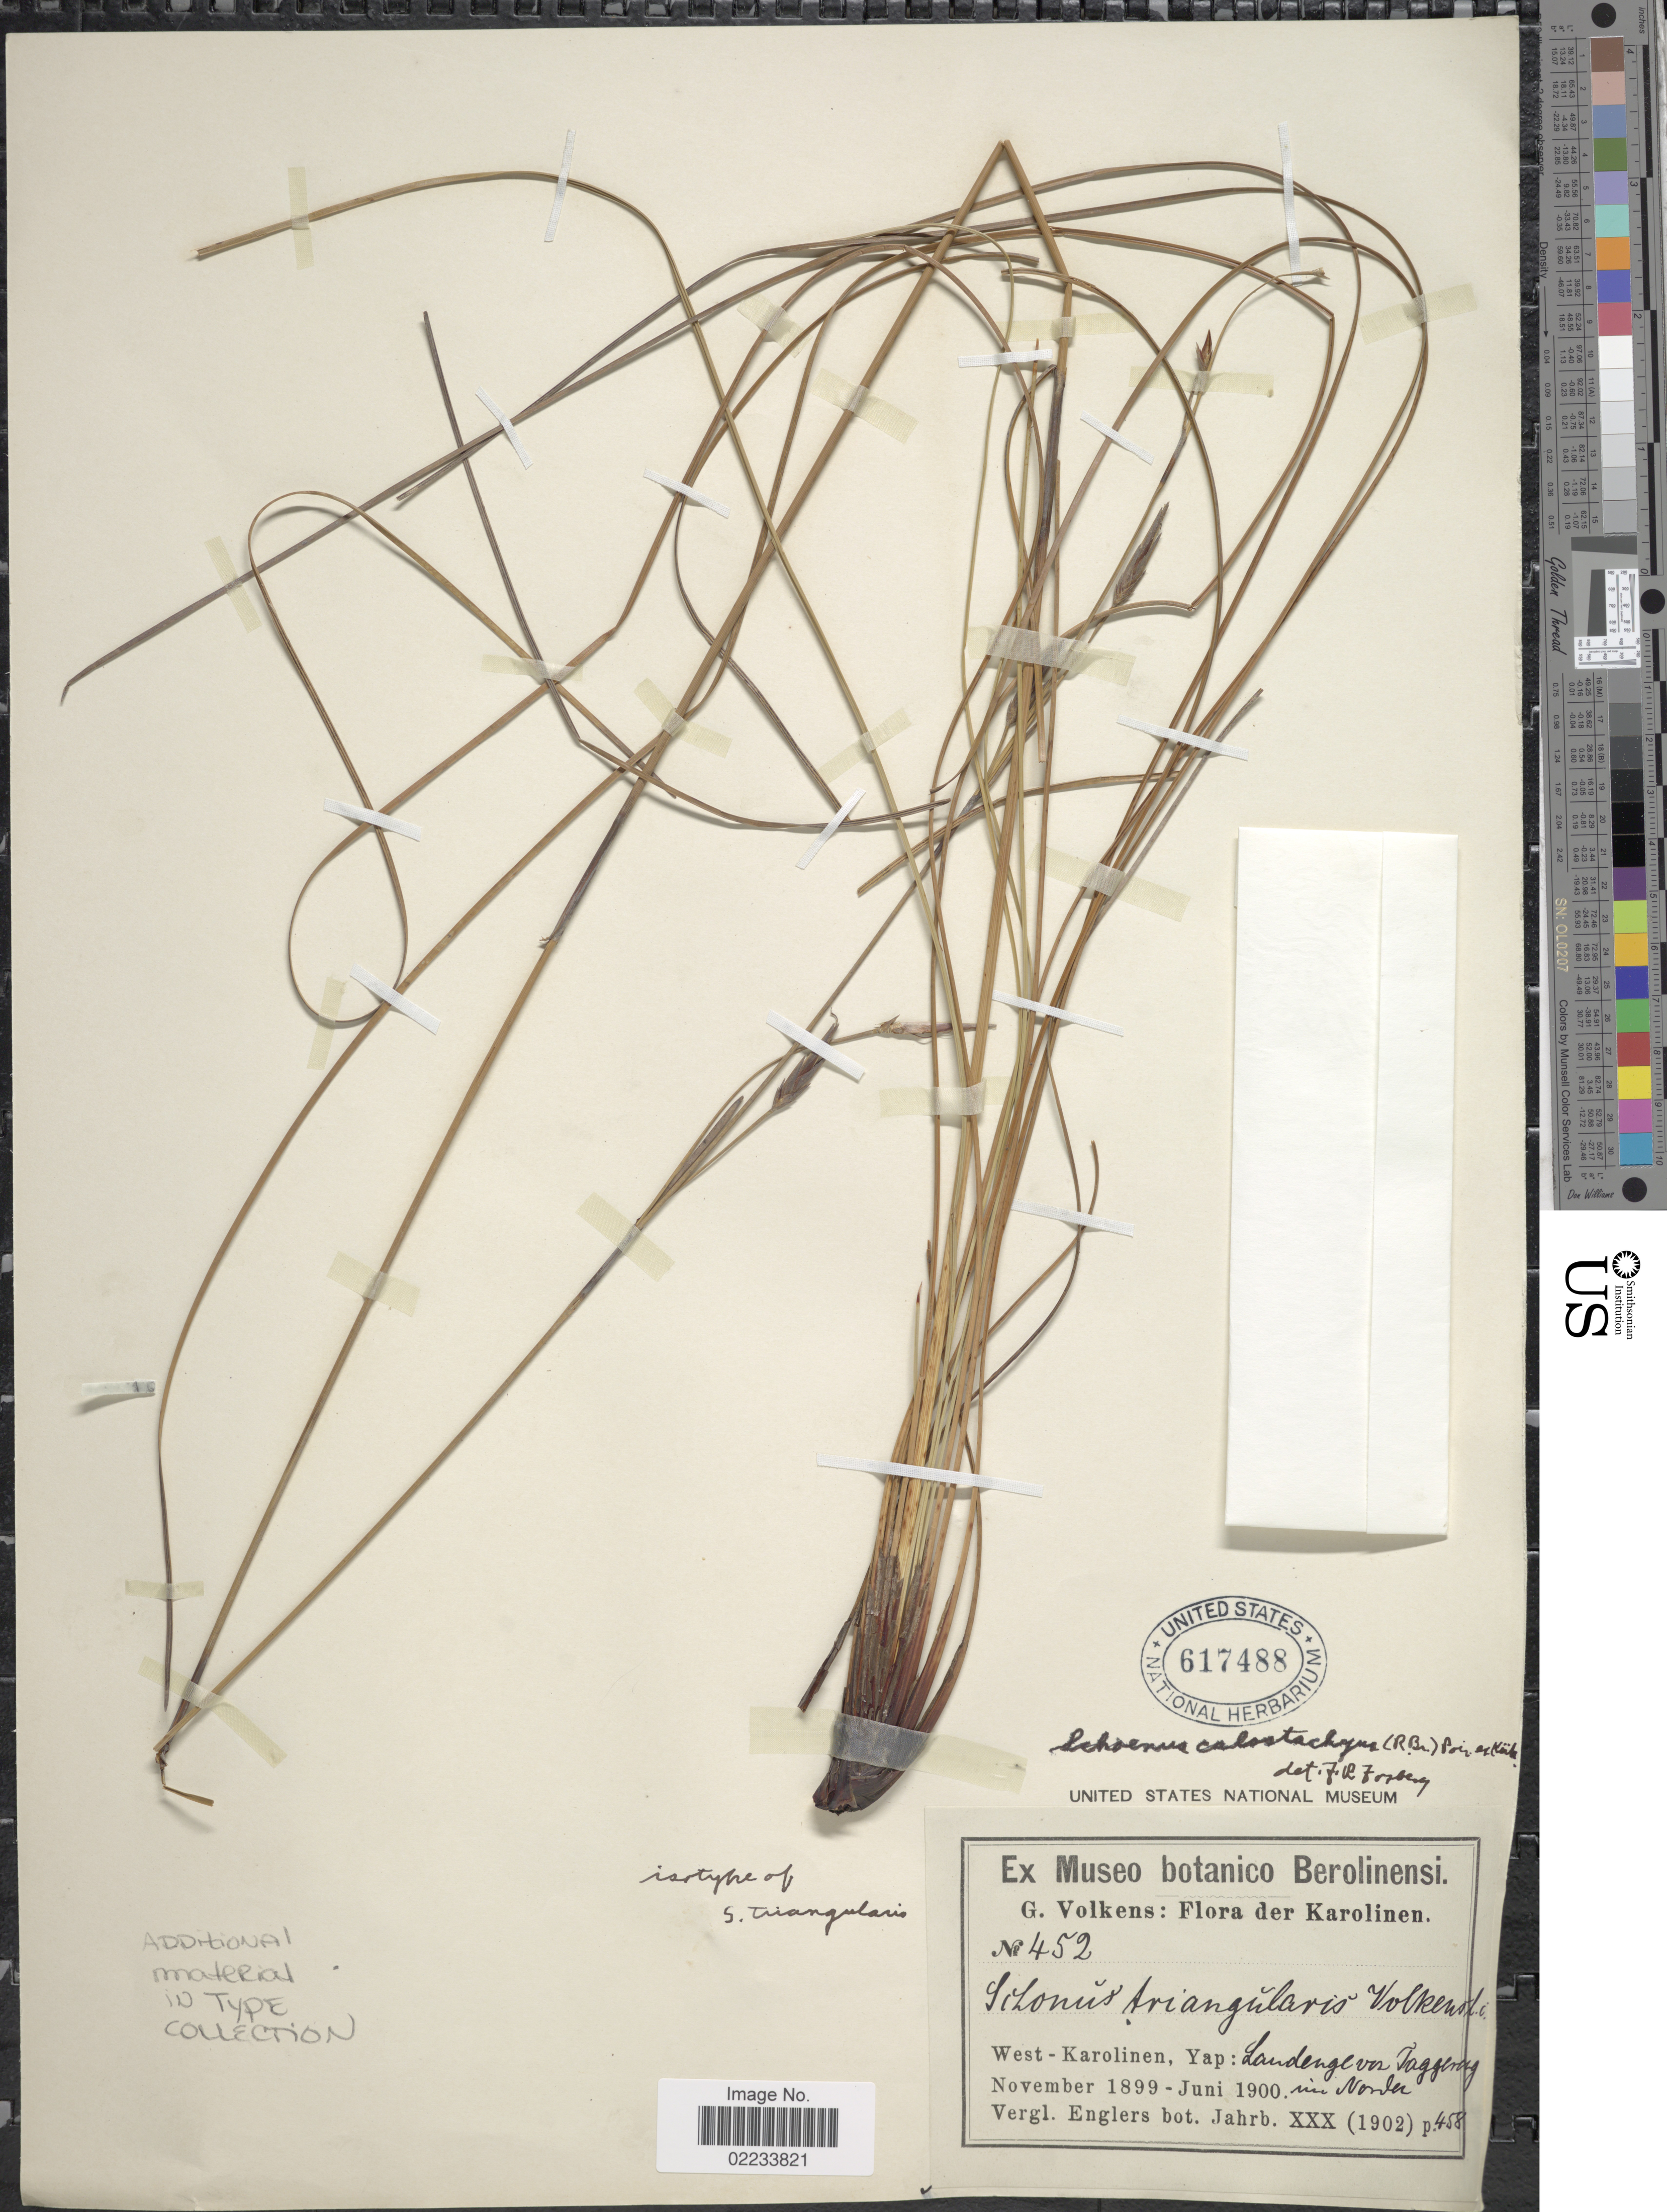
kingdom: Plantae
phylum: Tracheophyta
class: Liliopsida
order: Poales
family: Cyperaceae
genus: Schoenus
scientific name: Schoenus calostachyus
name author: (R. Br.) Poir. ex Roem. & Schult.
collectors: G. Volkens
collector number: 452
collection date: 1899-11/1900-06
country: Micronesia, Federated States of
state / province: Yap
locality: Karolinen, West-Karolinen: Landenge un Taggerag im Norder [interpreted]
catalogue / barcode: US 617488